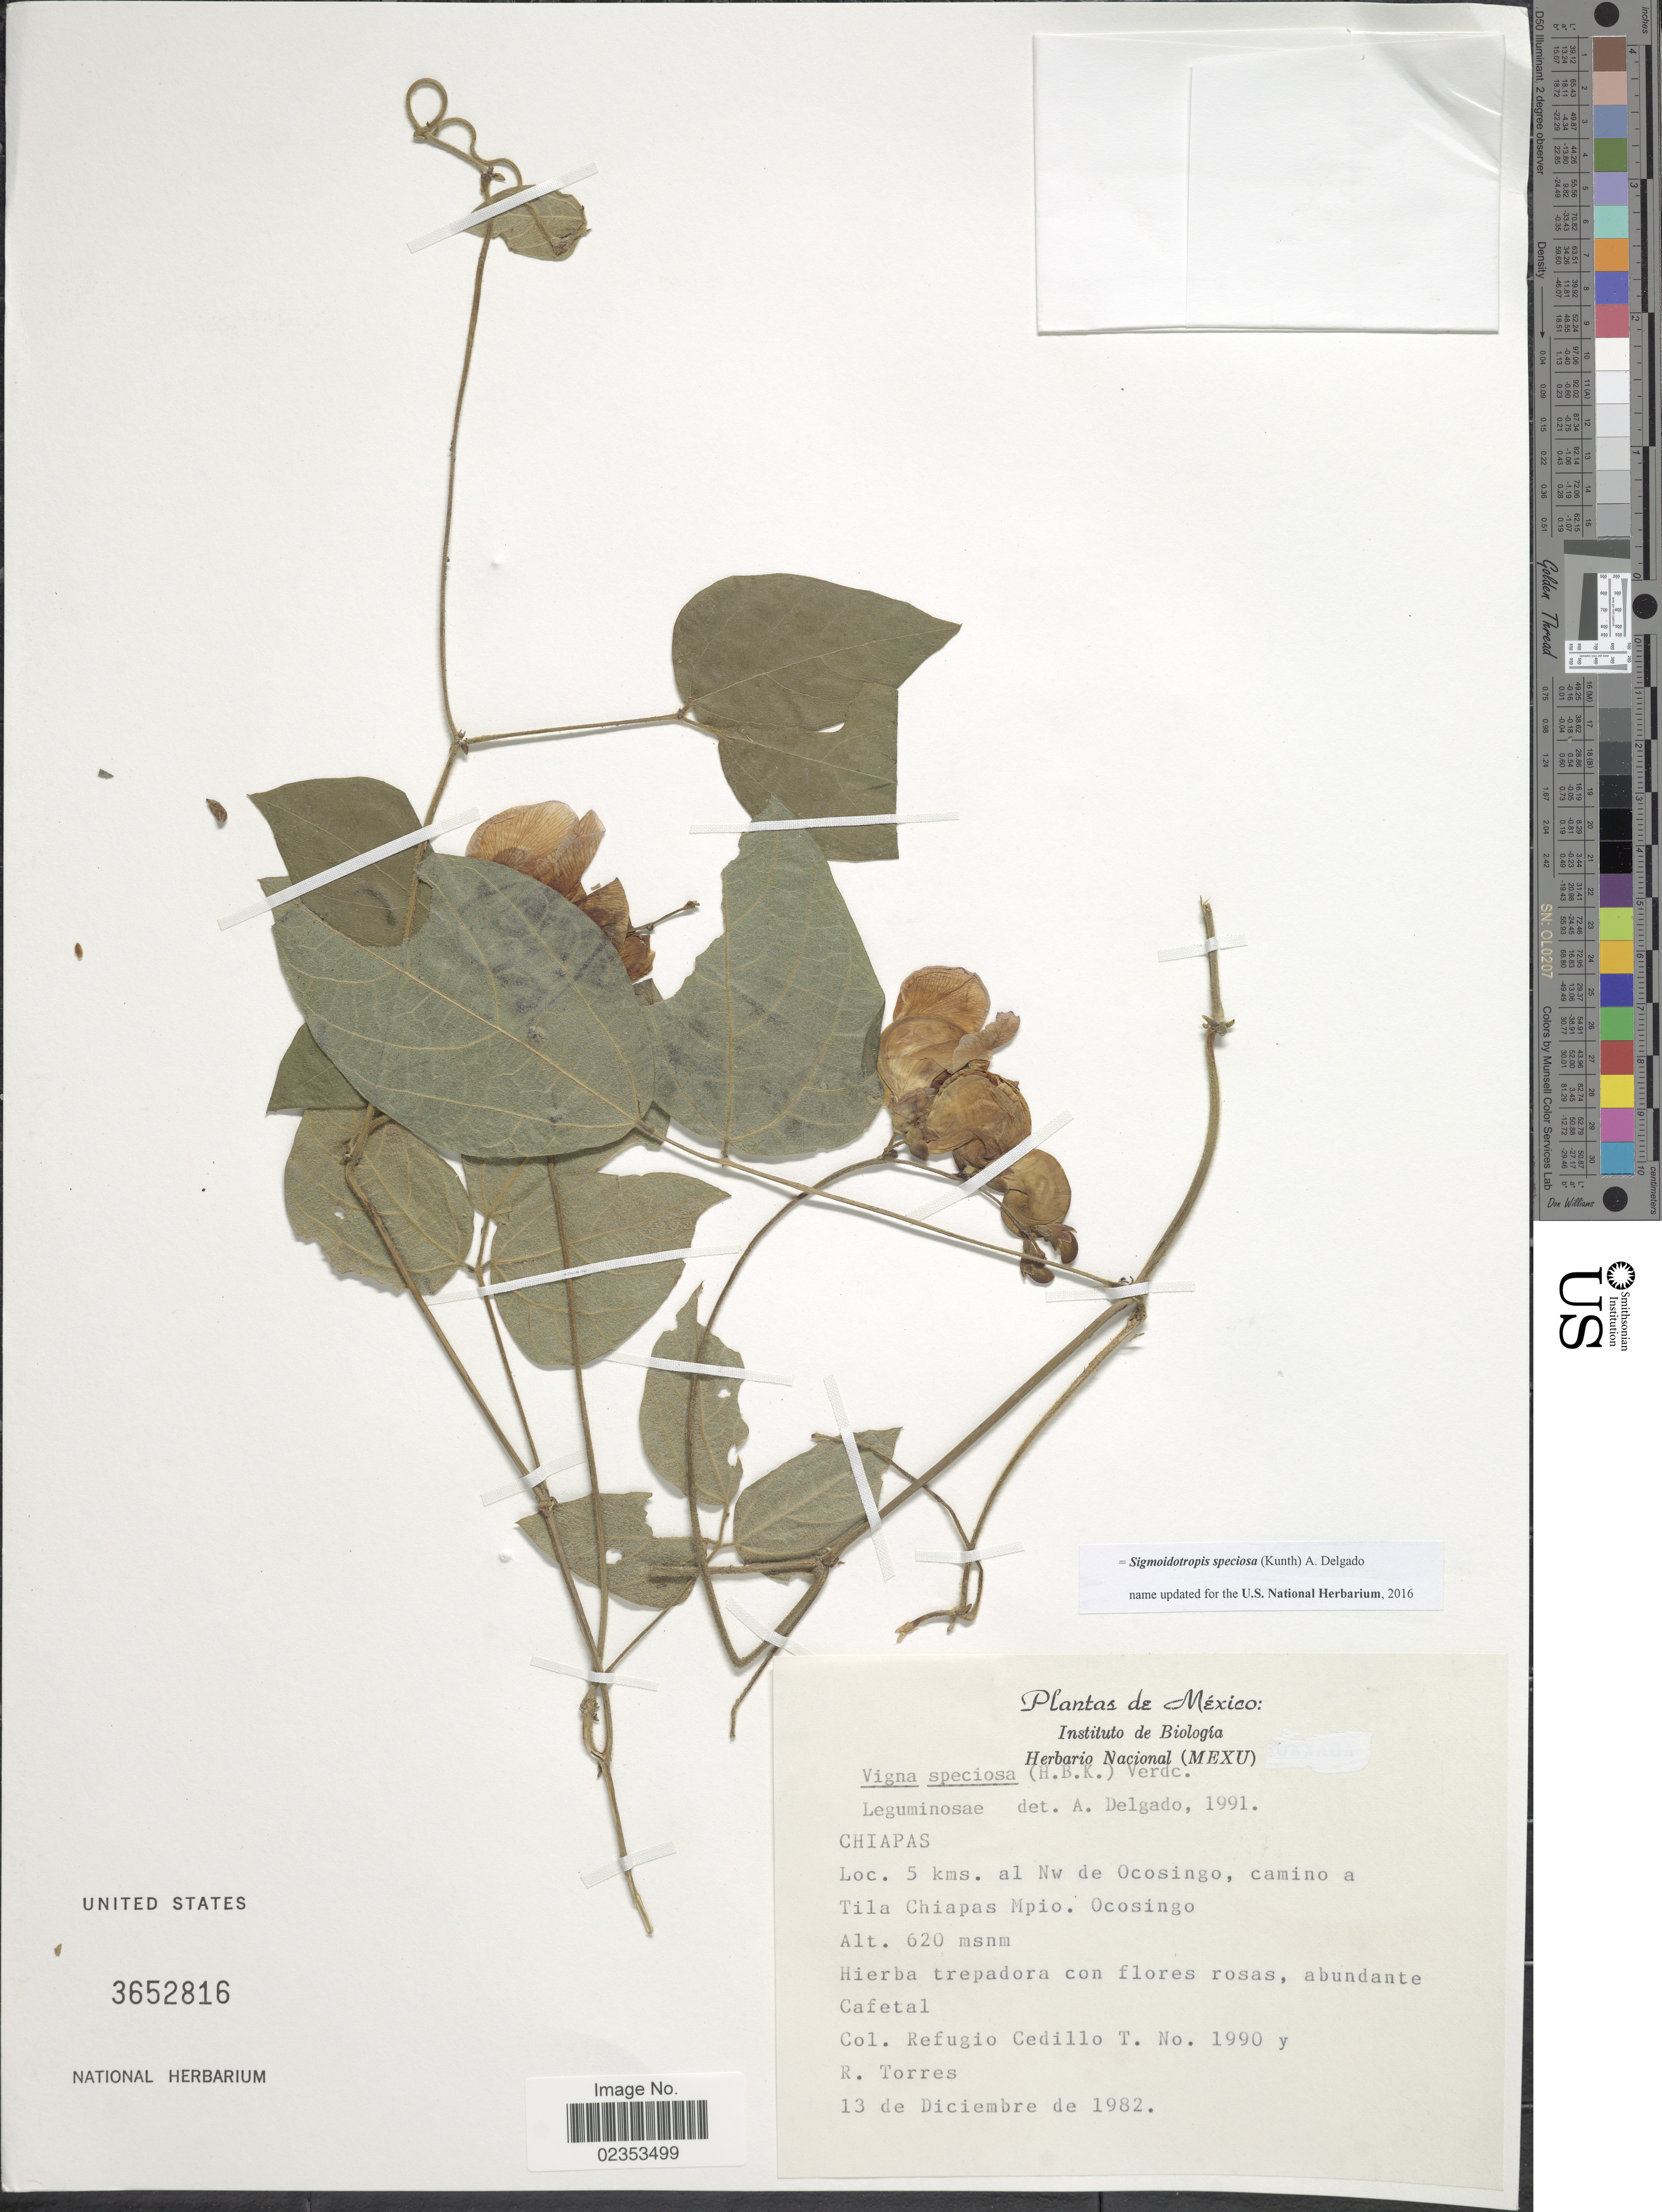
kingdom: Plantae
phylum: Tracheophyta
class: Magnoliopsida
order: Fabales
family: Fabaceae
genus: Sigmoidotropis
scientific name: Sigmoidotropis speciosa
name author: (Kunth) A. Delgado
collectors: R. Cedillo T. & R. Torres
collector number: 1990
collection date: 1982-12-13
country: Mexico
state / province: Chiapas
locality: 5 kms. al Nw de Ocosingo, camino a Tila Chiapa Mpio. Ocosingo.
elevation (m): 620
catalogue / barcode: US 3652816